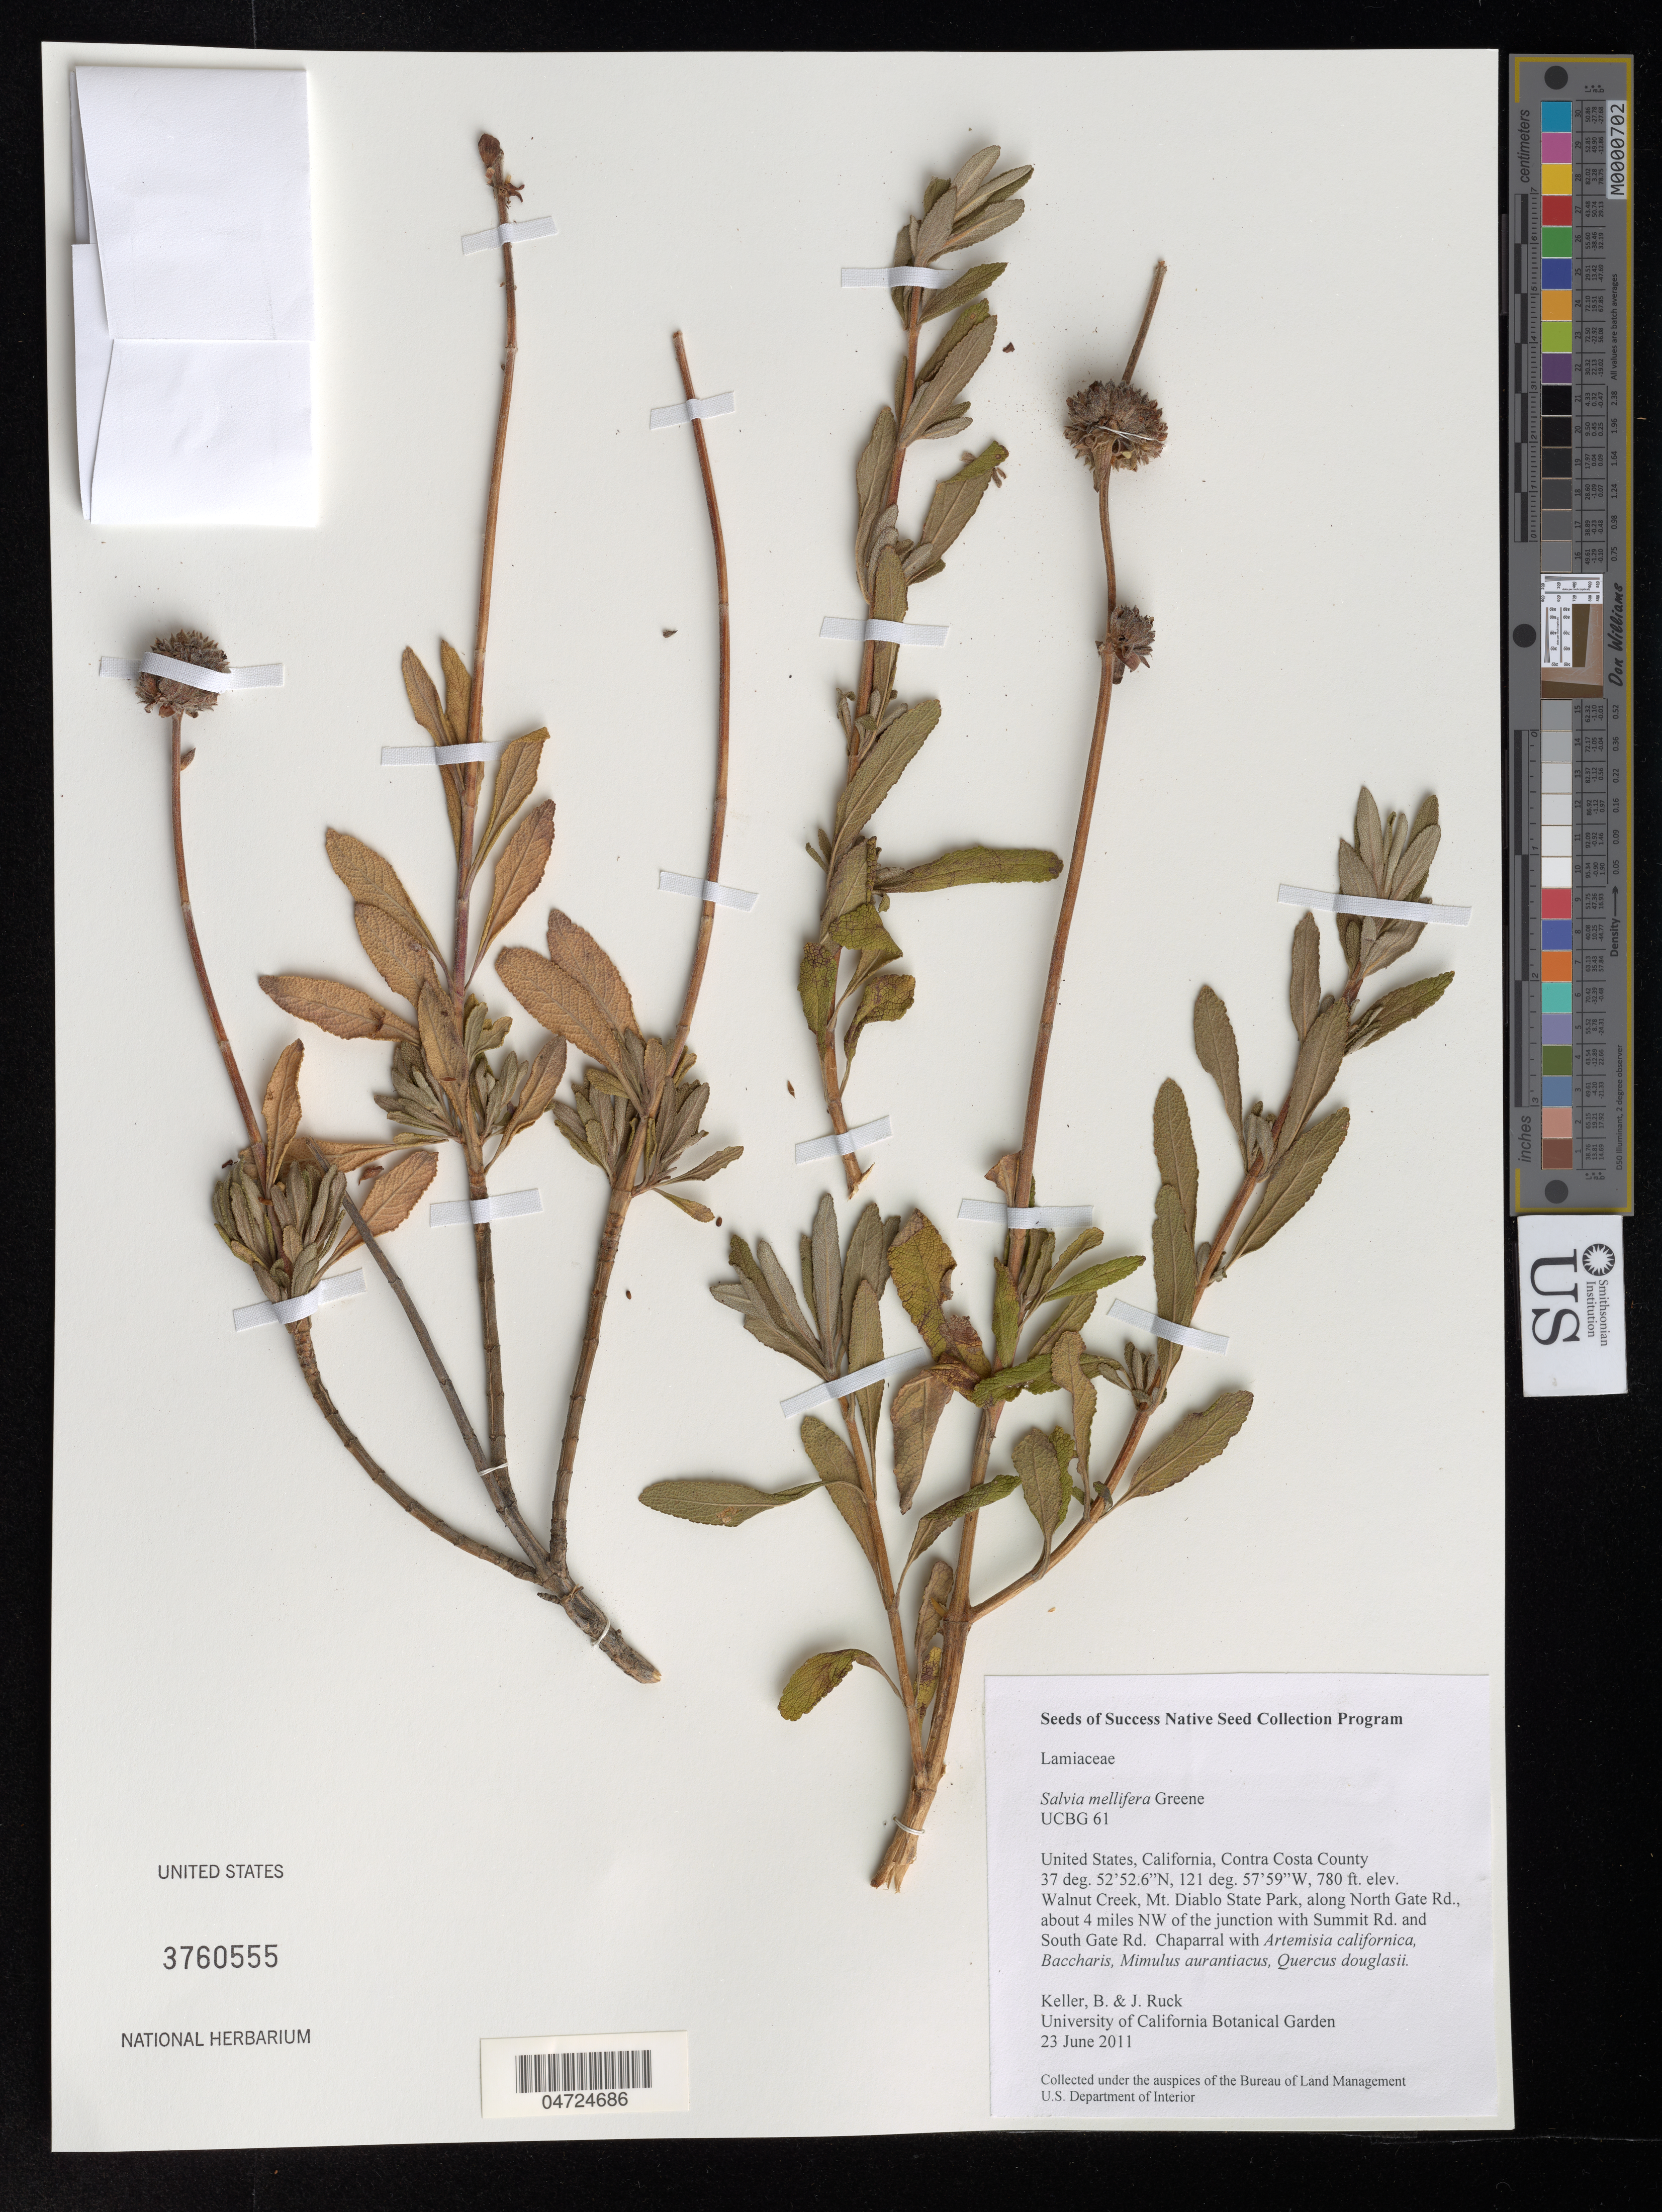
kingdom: Plantae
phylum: Tracheophyta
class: Magnoliopsida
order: Lamiales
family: Lamiaceae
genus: Salvia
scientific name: Salvia mellifera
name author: Greene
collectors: B. Keller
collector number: UCBG 61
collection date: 2011-06-23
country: United States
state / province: California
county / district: Contra Costa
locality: Contra Costa County. Walnut Creek, Mt. Diablo State Park, along North Gate Rd., about 4 miles NW of the junction with Summit Rd. and South Gate Rd.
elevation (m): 238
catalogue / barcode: US 3760555